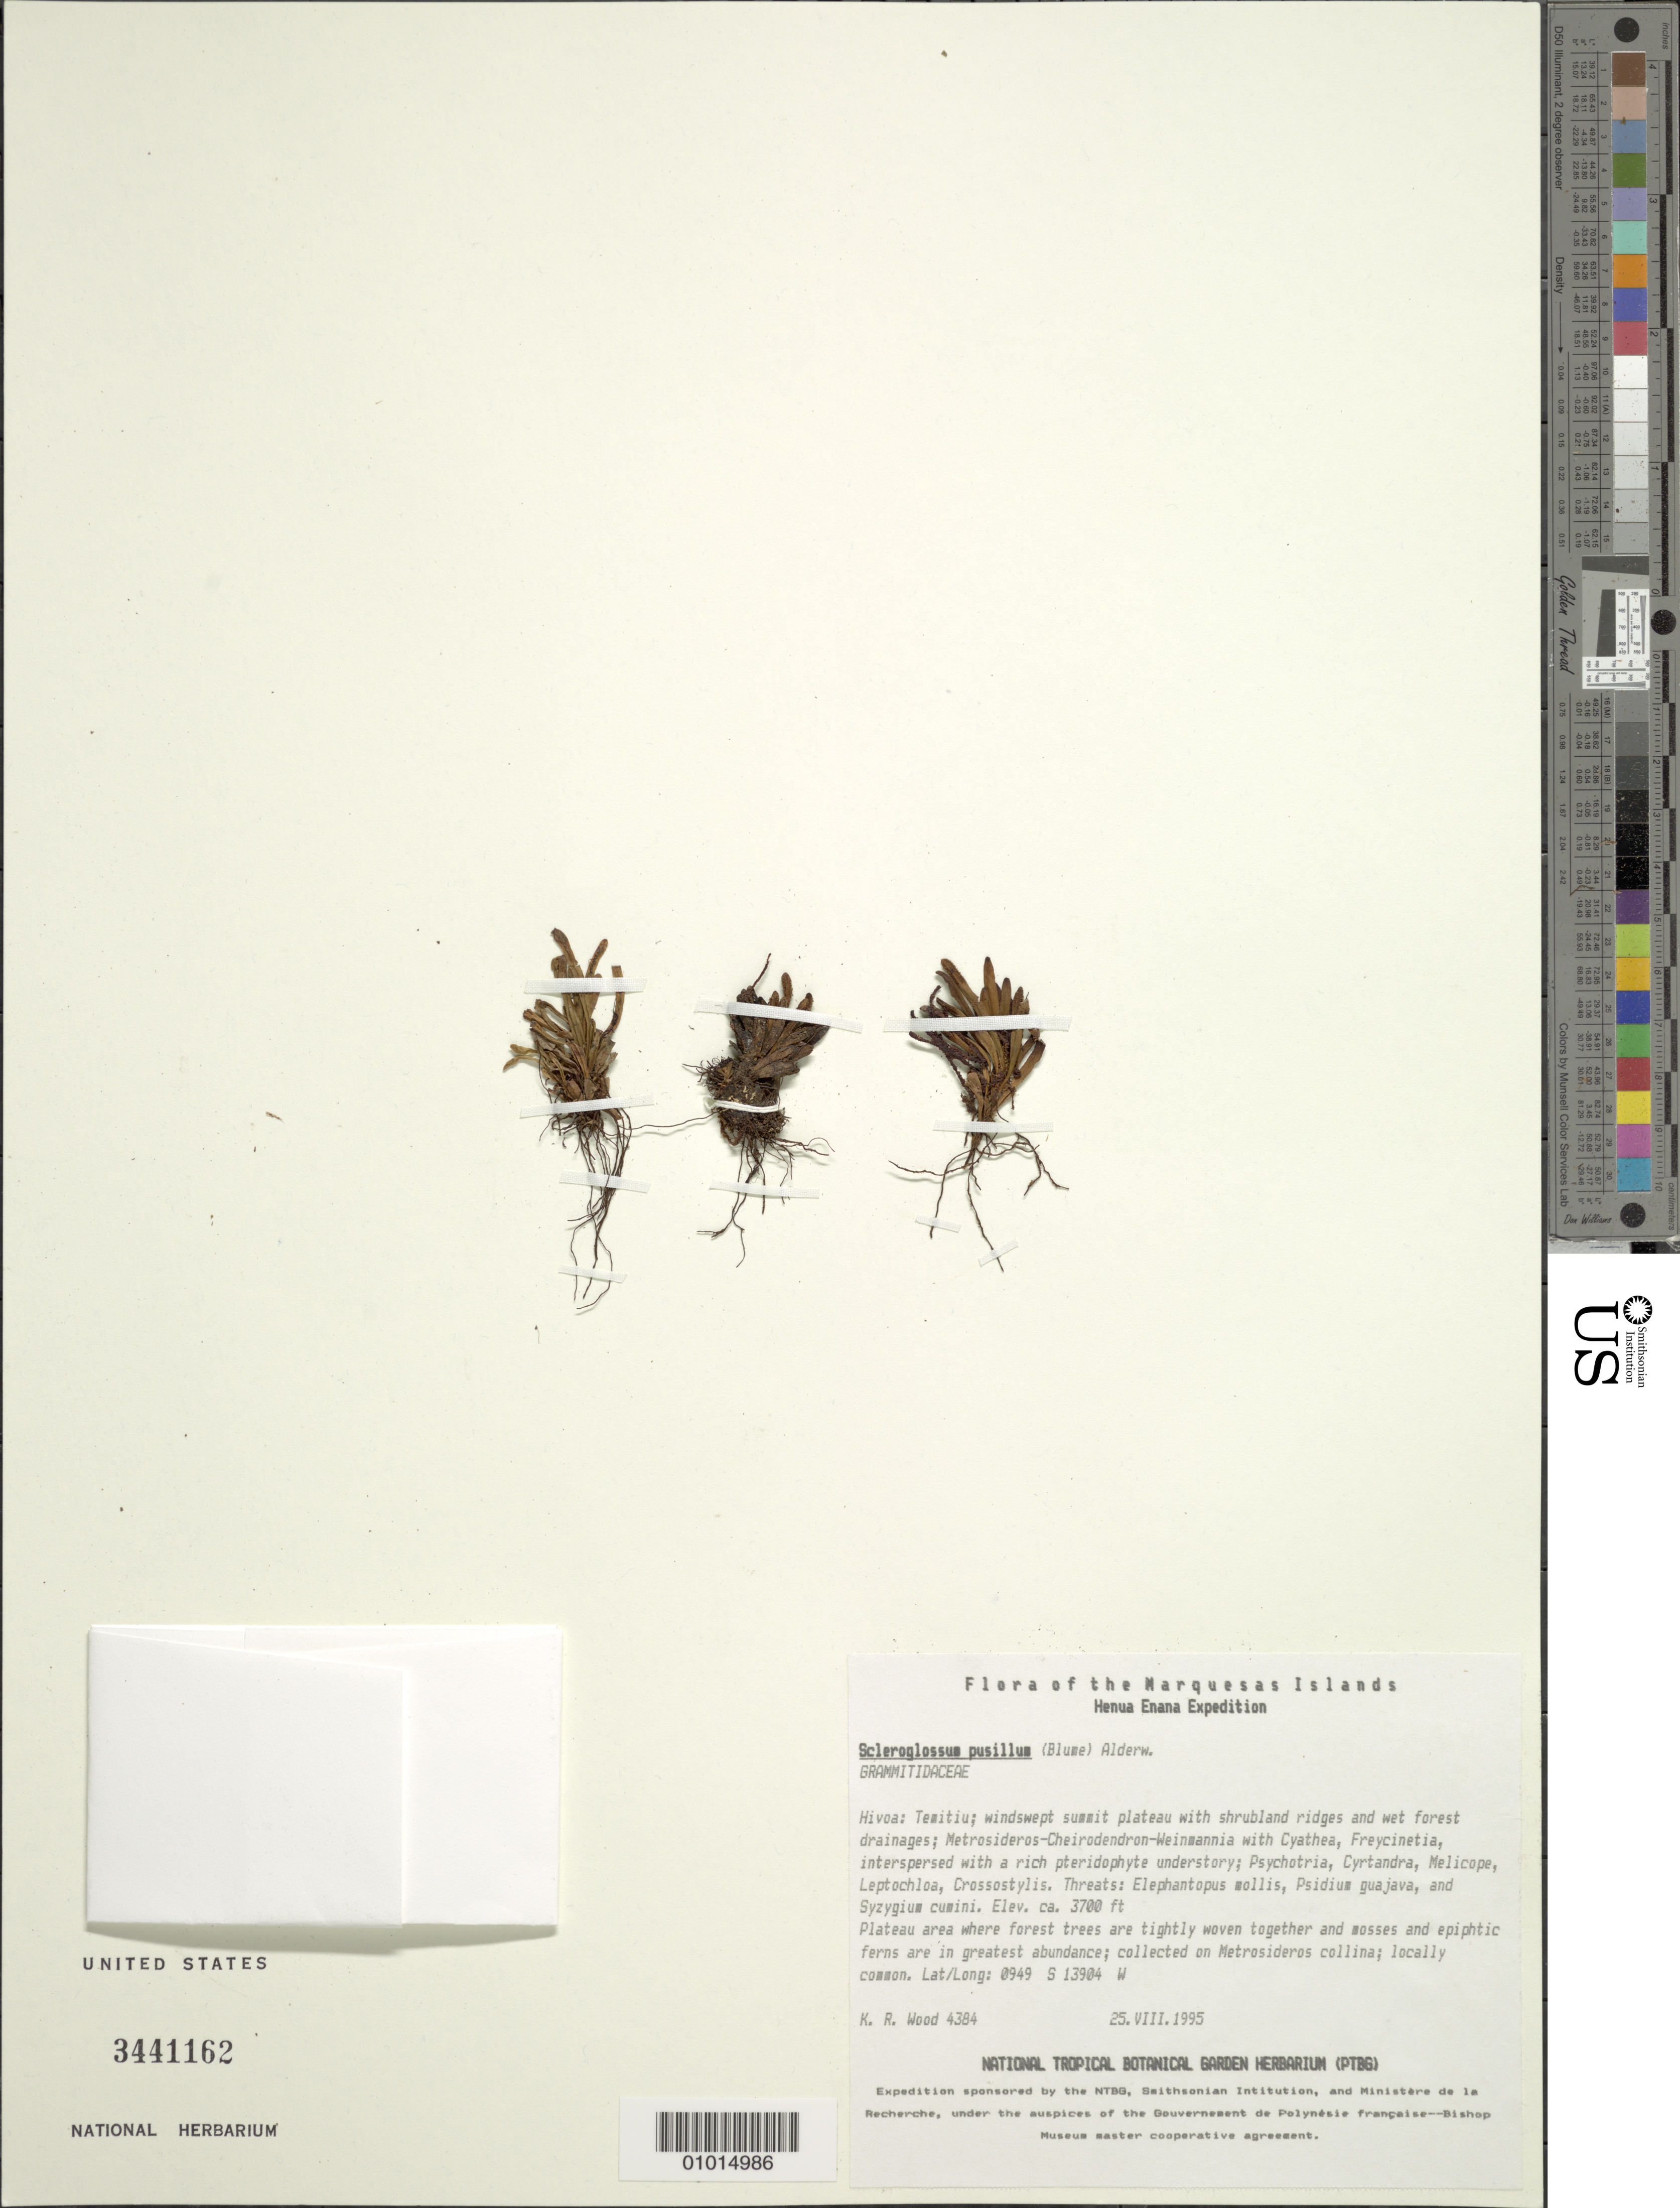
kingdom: Plantae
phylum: Tracheophyta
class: Polypodiopsida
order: Polypodiales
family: Polypodiaceae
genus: Scleroglossum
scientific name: Scleroglossum pusillum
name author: (Blume) Alderw.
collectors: K. R. Wood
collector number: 4384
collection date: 1995-08-25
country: French Polynesia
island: Hiva Oa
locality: Temetiu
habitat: Windswept summit plateau with shrubland ridges and wet forest drainages; Metrosideros - Cheirodendron - Weinmannia. Plateau area where forest trees are tightly woven together and mosses and epiphtic ferns are in greatest abundance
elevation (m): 1128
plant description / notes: Elaphantopsis mollis, Pssidium guajava, Syzygium cumini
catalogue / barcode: US 3441162